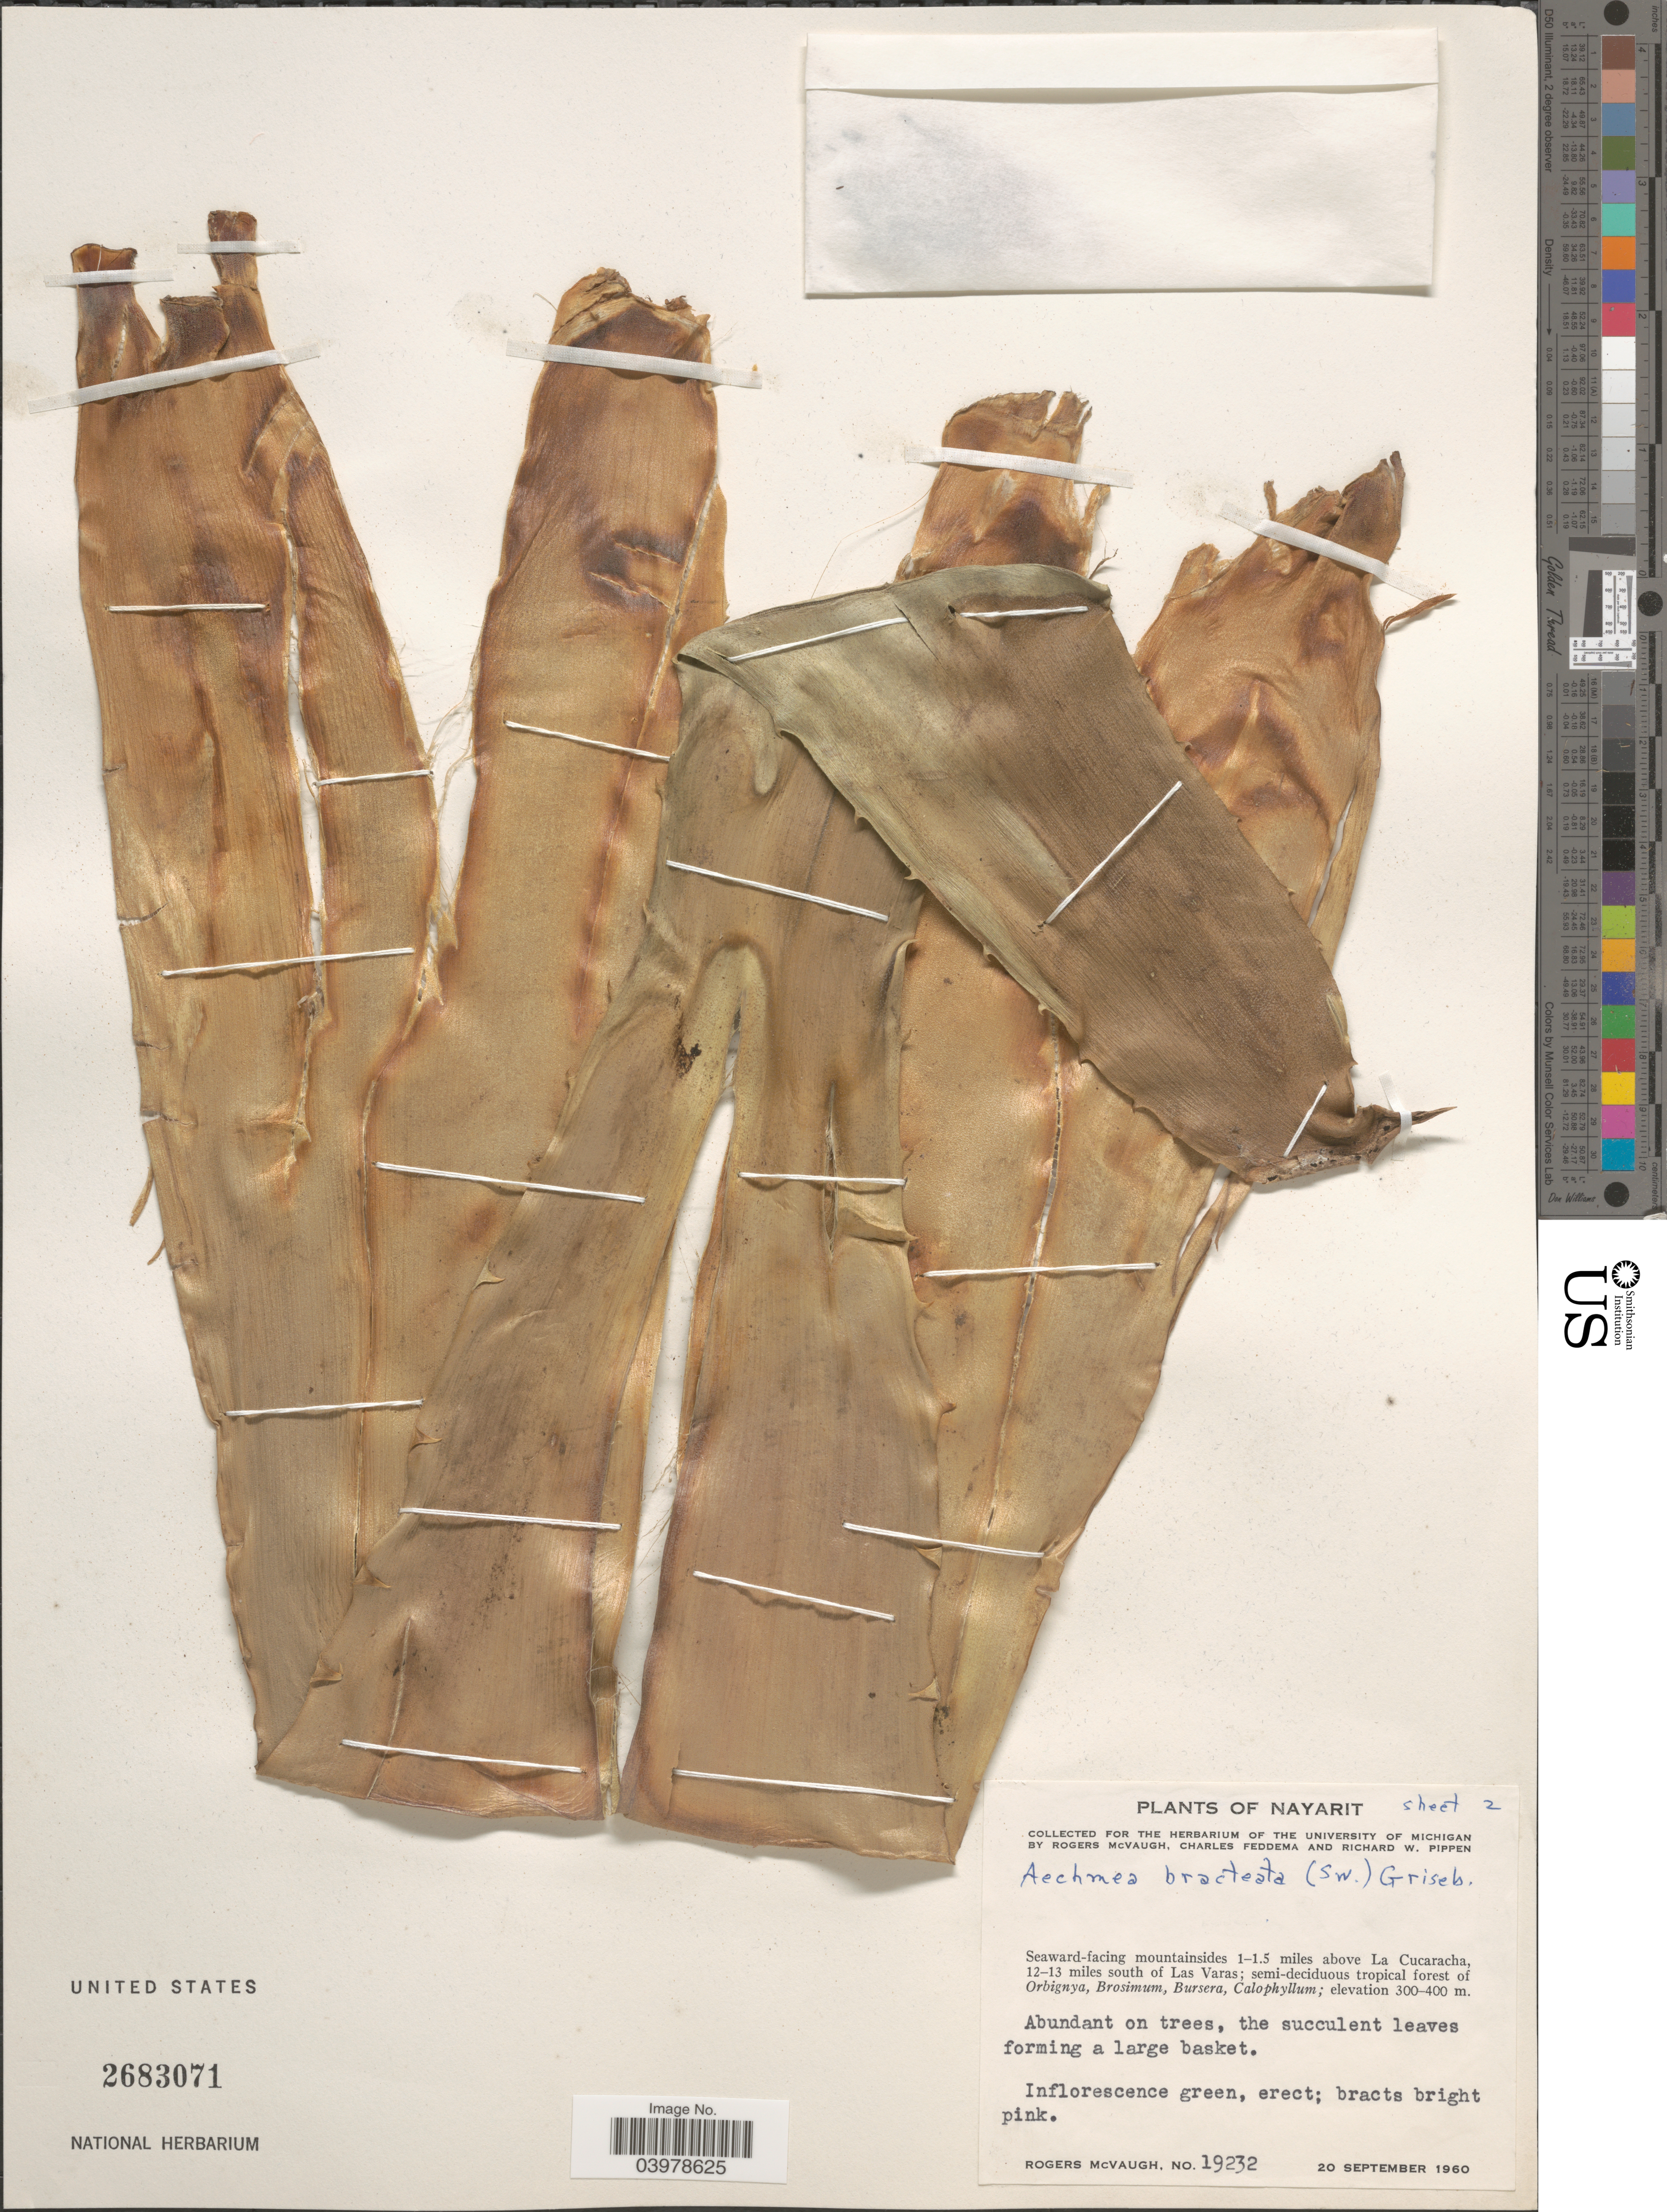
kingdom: Plantae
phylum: Tracheophyta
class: Liliopsida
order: Poales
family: Bromeliaceae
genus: Aechmea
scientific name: Aechmea bracteata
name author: (Sw.) Griseb.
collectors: R. McVaugh, C. Feddema & R. W. Pippen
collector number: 19232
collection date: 1960-09-20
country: Mexico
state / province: Nayarit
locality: Seaward-facing mountainside 1-1.5 miles above La Cucaracha, 12-13 miles south of Las Varas.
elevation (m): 300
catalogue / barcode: US 2683071